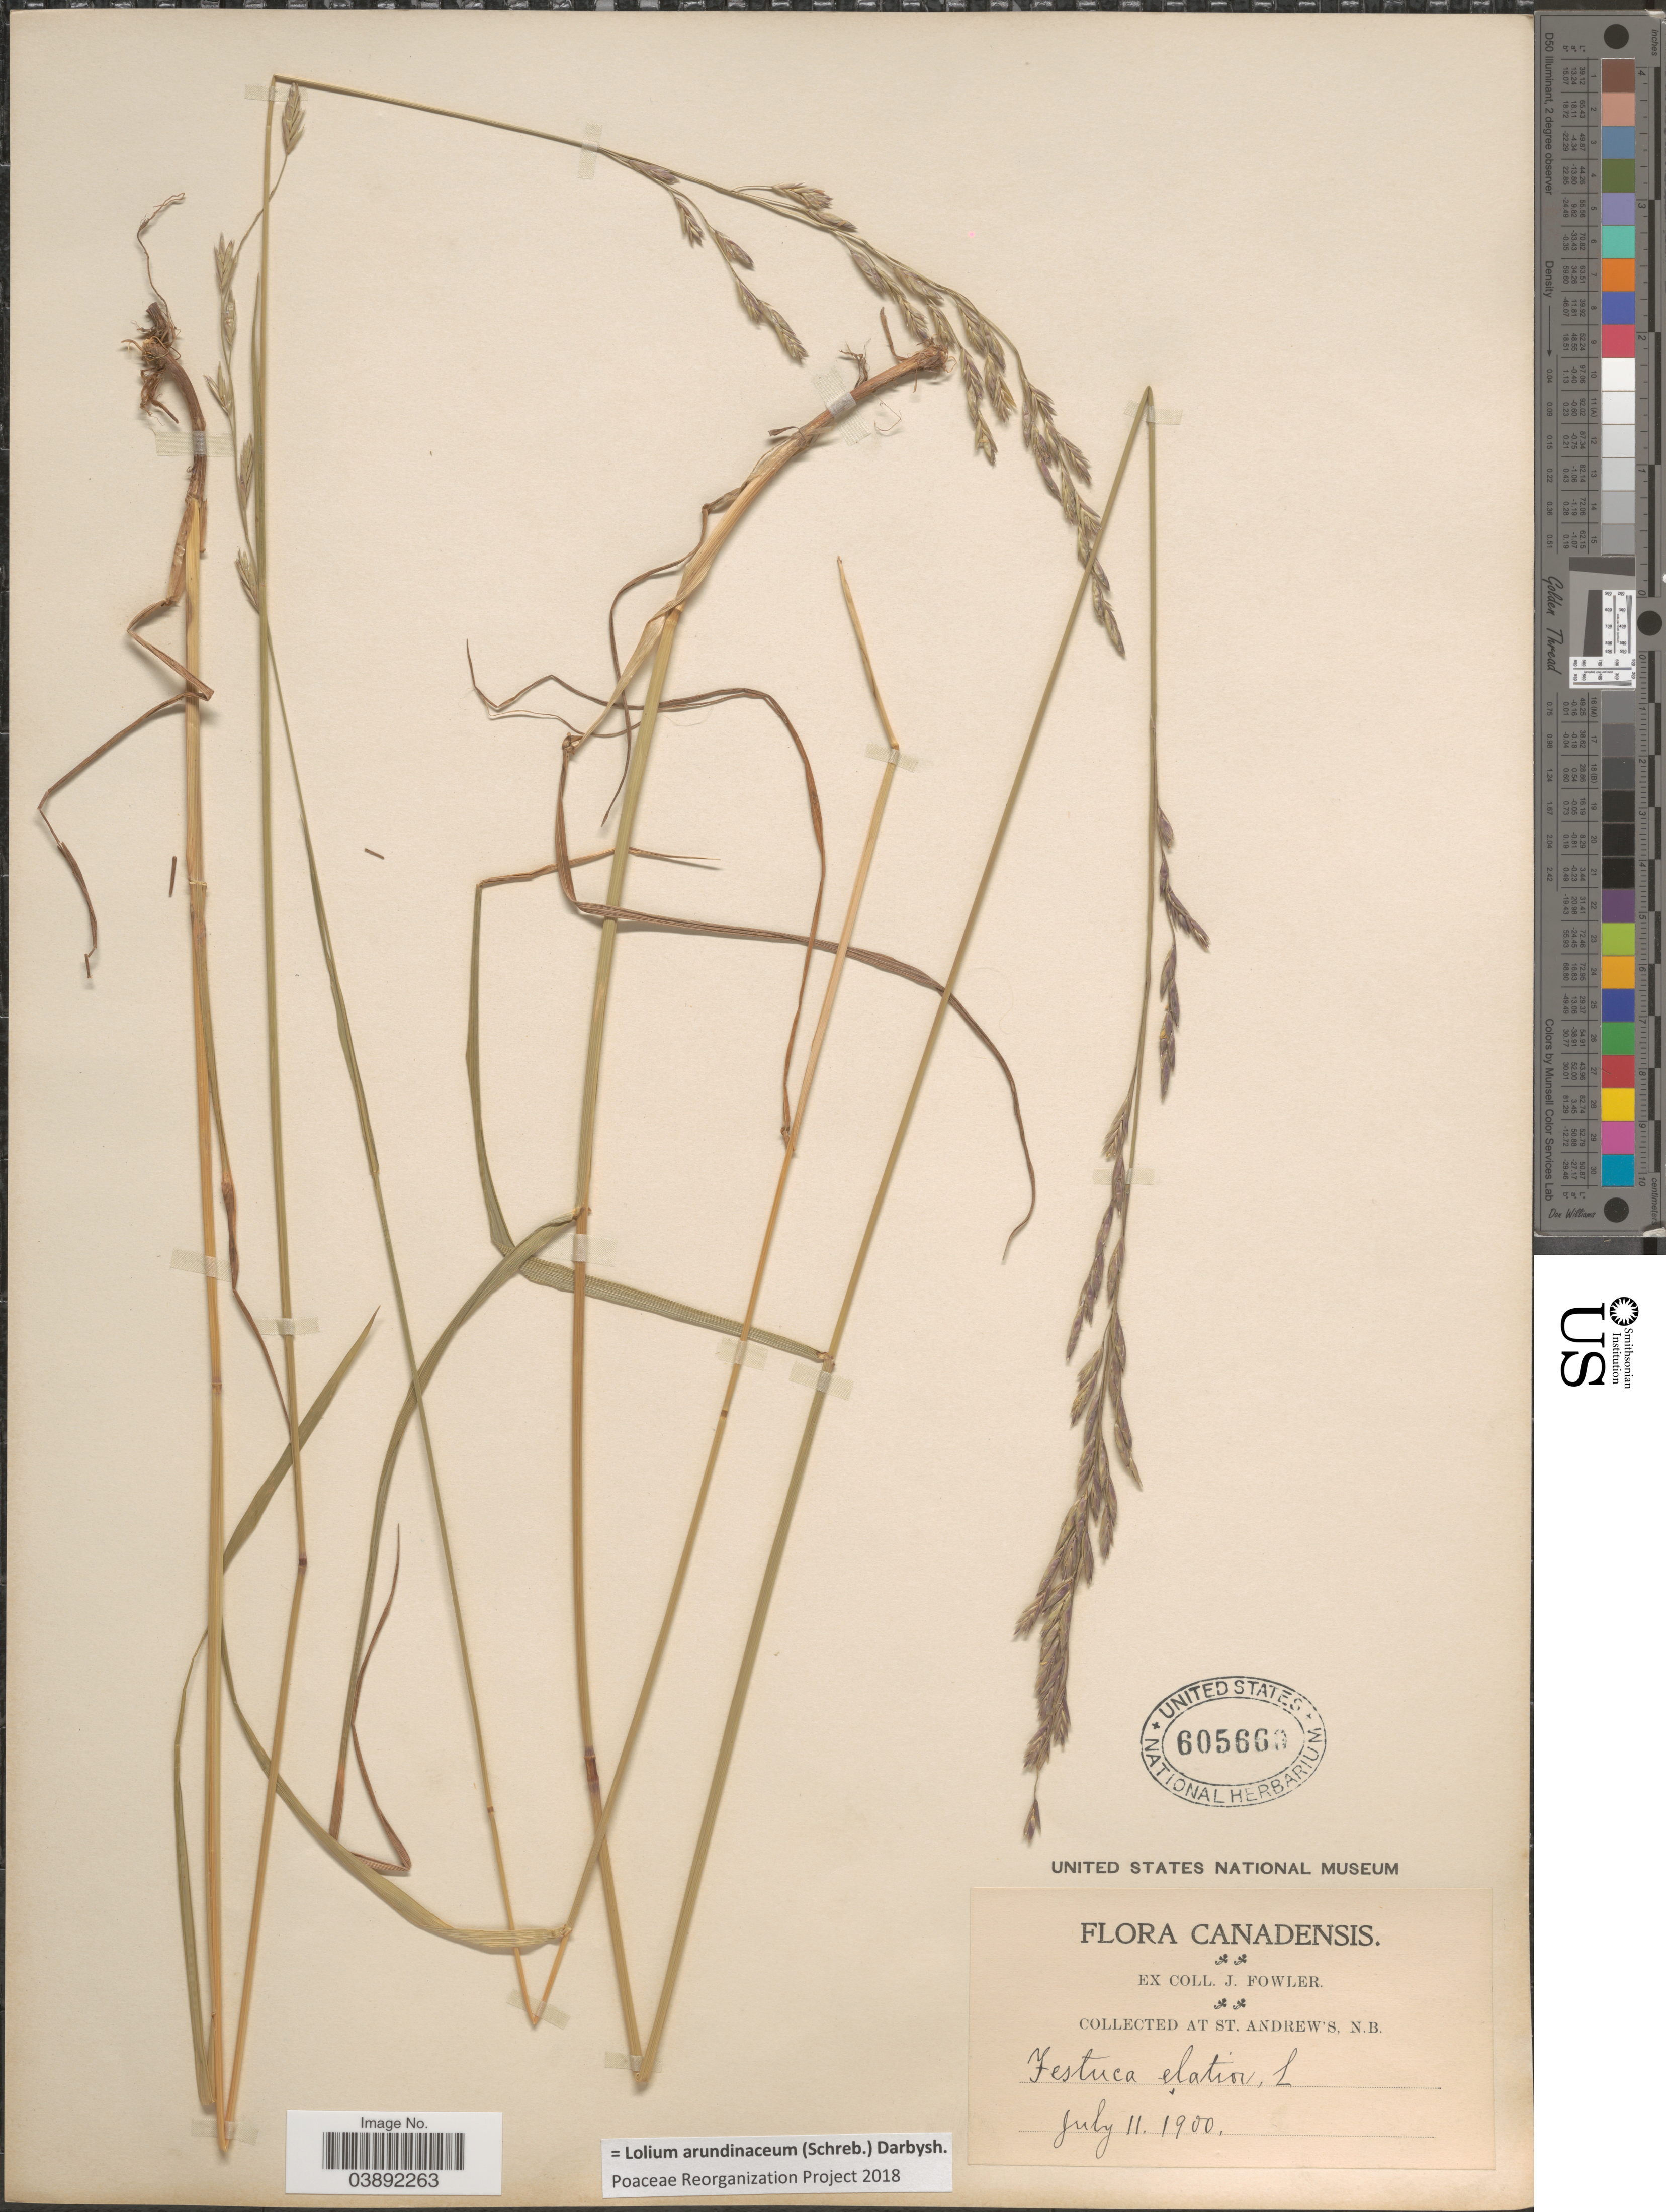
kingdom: Plantae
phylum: Tracheophyta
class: Liliopsida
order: Poales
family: Poaceae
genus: Lolium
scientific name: Lolium arundinaceum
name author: (Schreb.) Darbysh.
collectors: J. Fowler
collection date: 1900-07-11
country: Canada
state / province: New Brunswick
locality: At St. Andrew's.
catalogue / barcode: US 605660